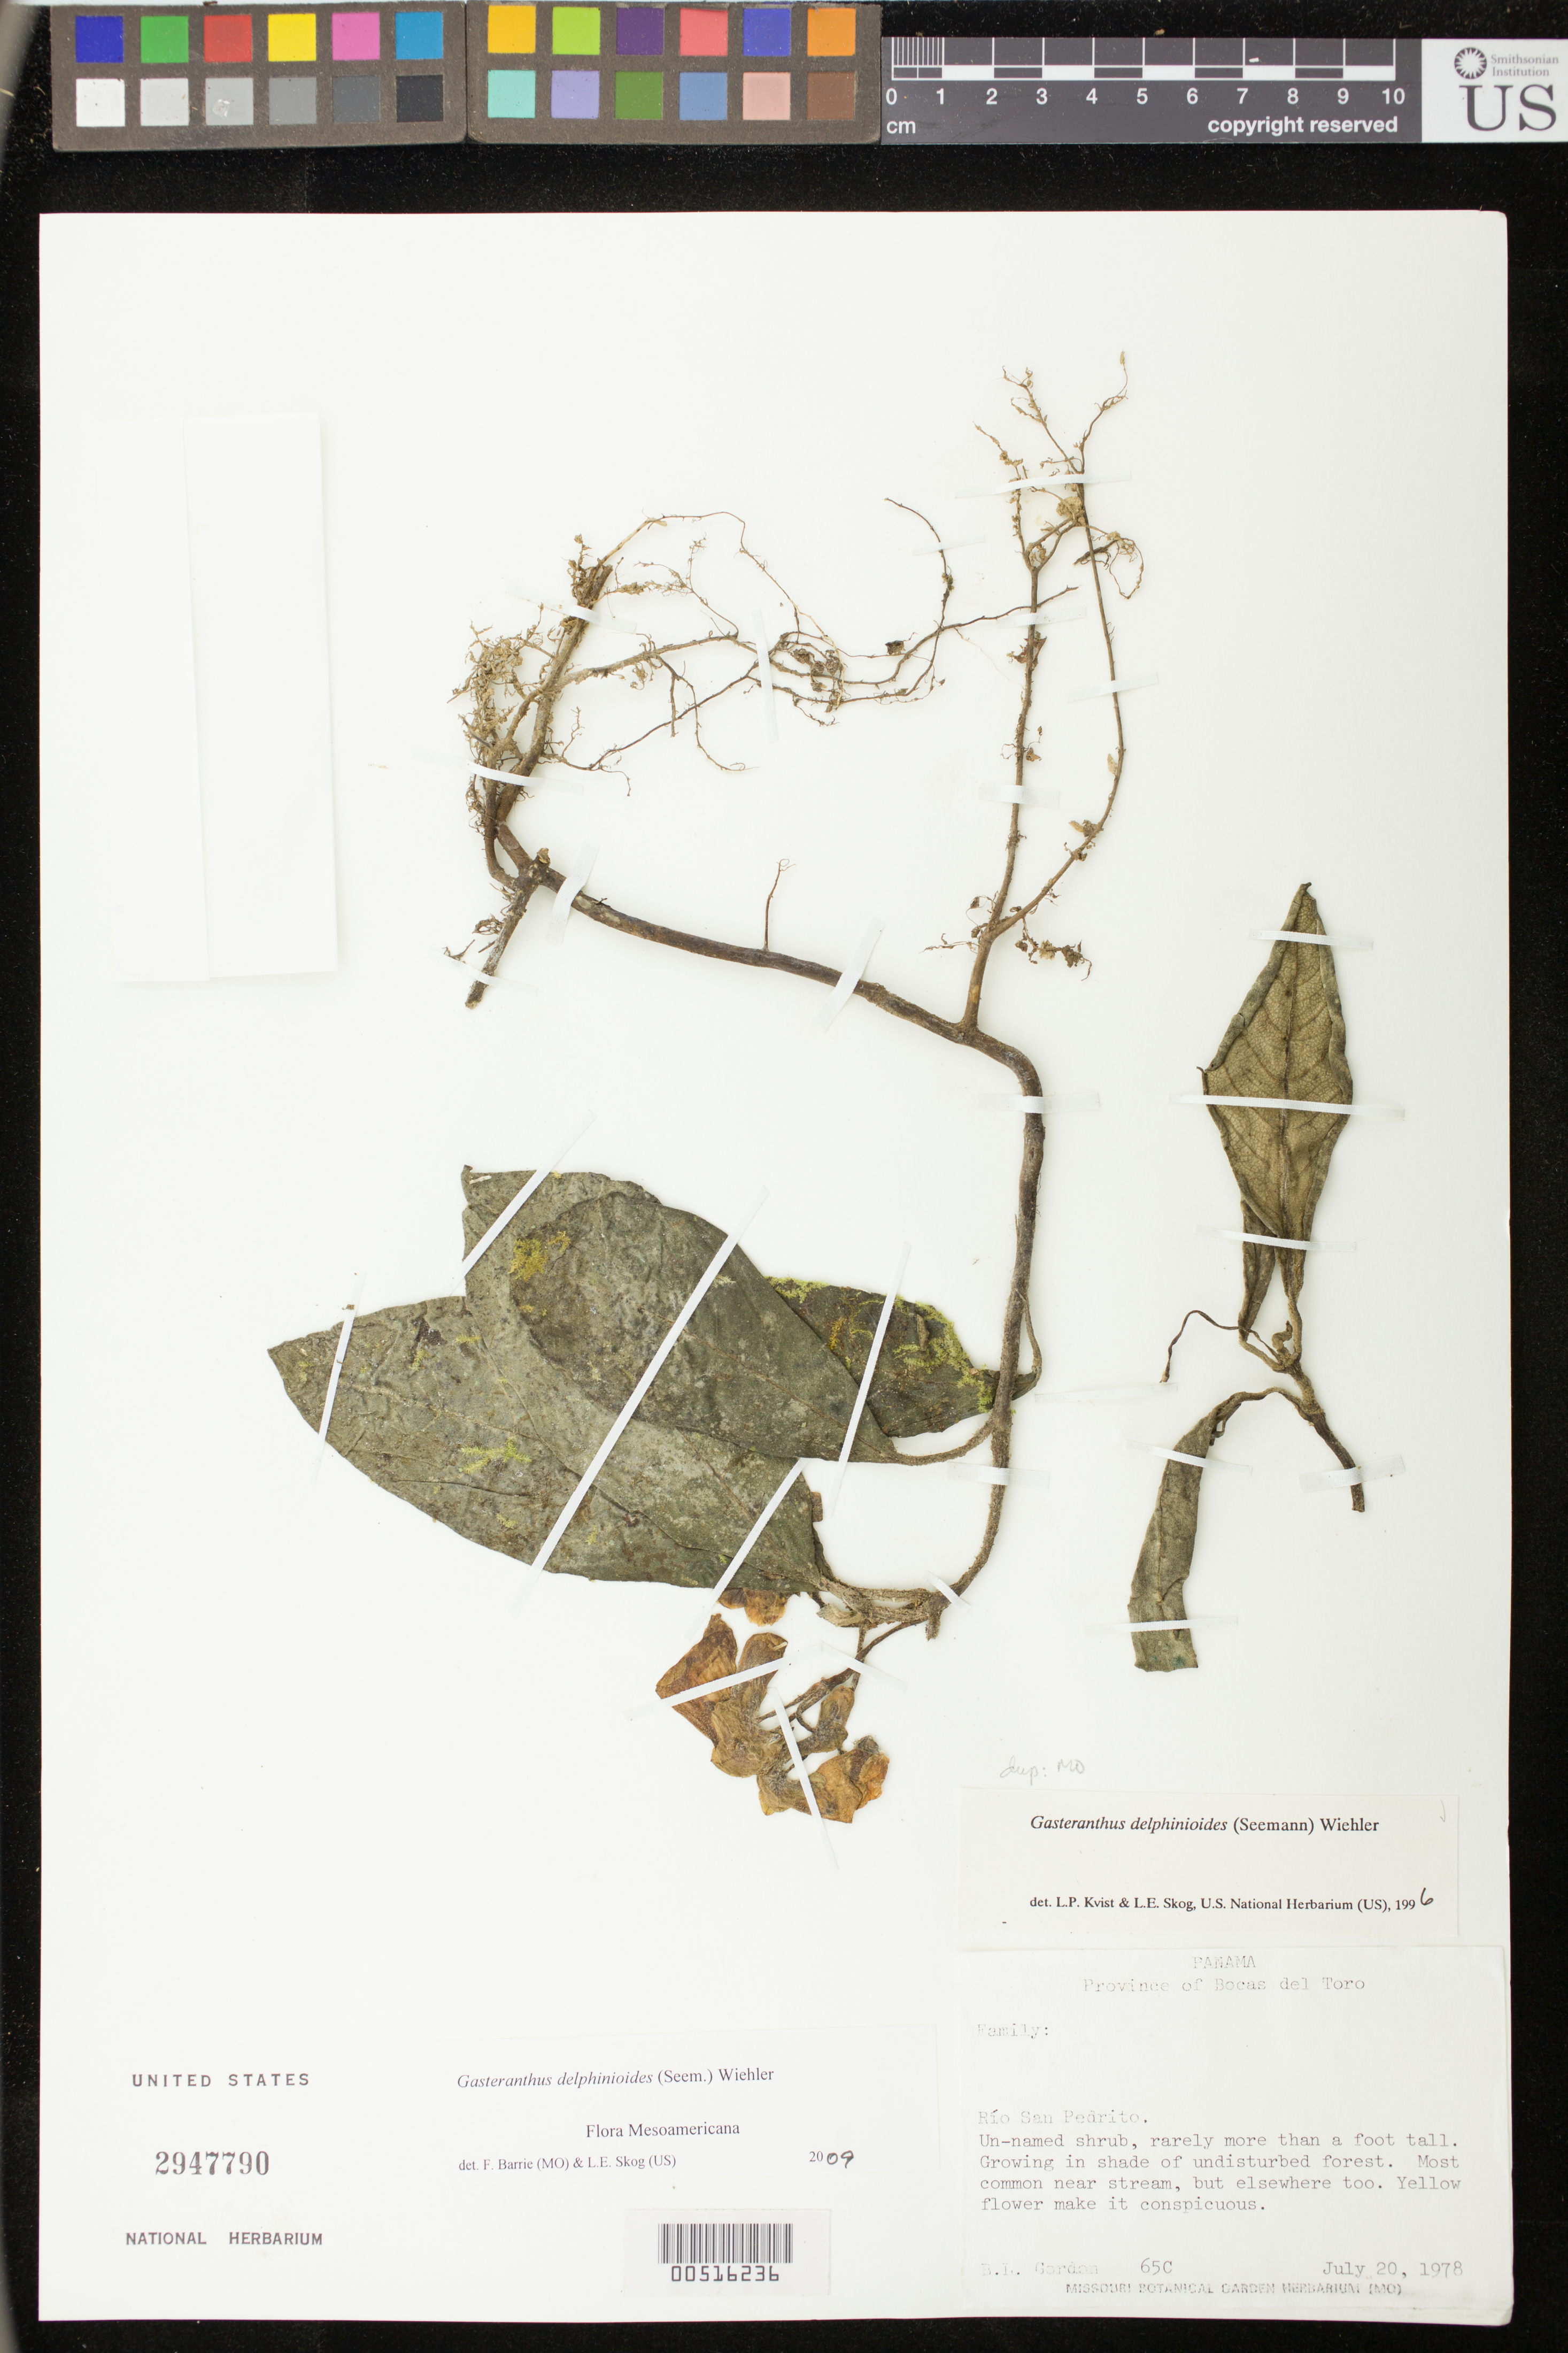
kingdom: Plantae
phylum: Tracheophyta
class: Magnoliopsida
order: Lamiales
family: Gesneriaceae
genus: Gasteranthus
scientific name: Gasteranthus delphinioides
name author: (Seem.) Wiehler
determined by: Skog, Laurence E.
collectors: B. Gordon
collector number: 65 C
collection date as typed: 20 Jul 1978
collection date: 1978-07-20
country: Panama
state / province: Bocas del Toro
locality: Río San Pedrito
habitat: Growing in shade of undisturbed forest; most common near streams, but elsewhere too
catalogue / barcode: US 2947790